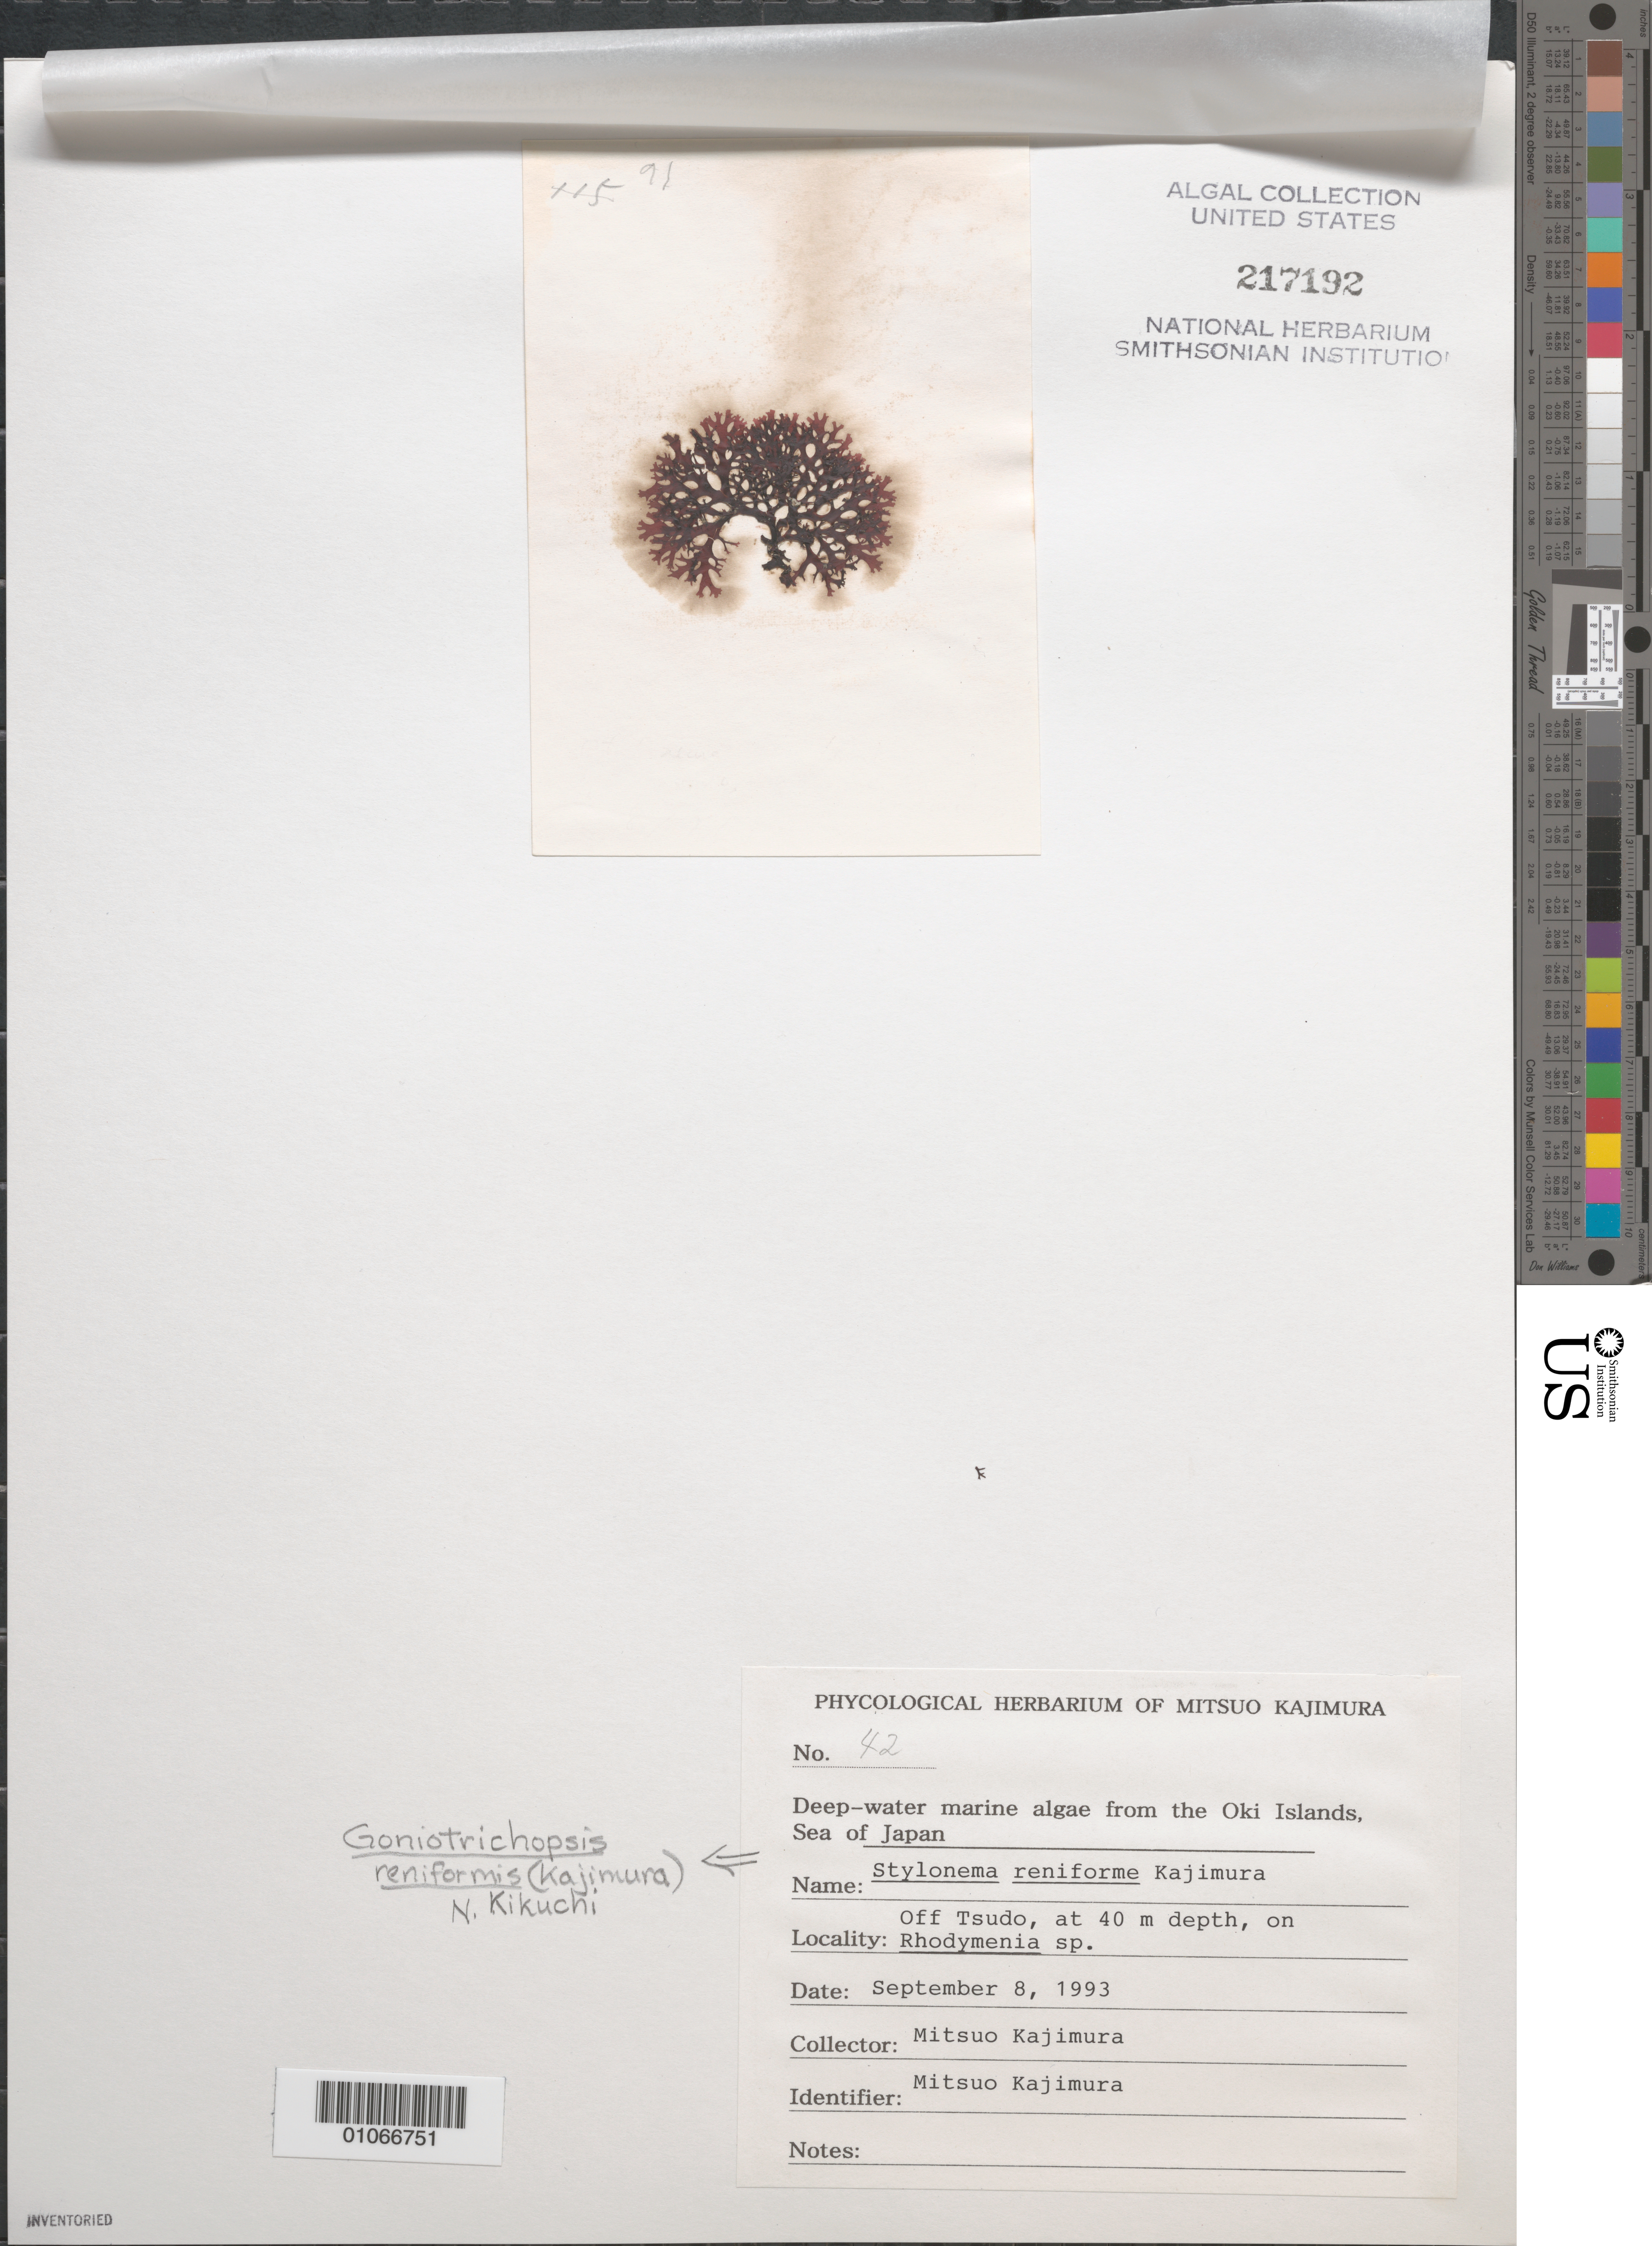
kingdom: Plantae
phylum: Rhodophyta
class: Stylonematophyceae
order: Stylonematales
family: Stylonemataceae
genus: Goniotrichopsis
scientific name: Goniotrichopsis reniformis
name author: (M. Kajimura) N. Kikuchi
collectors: M. Kajimura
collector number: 42 & specimen 91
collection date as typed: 08 Sep 1993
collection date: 1993-09-08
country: Japan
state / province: Simane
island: Oki Is.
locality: Off Tsudo [village], Sea of Japan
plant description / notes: Phycologial Herbarium of Mitsuo Kajimura, Deep-water marine algae from the Oki Islands, Sea of Japan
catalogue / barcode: US 217192